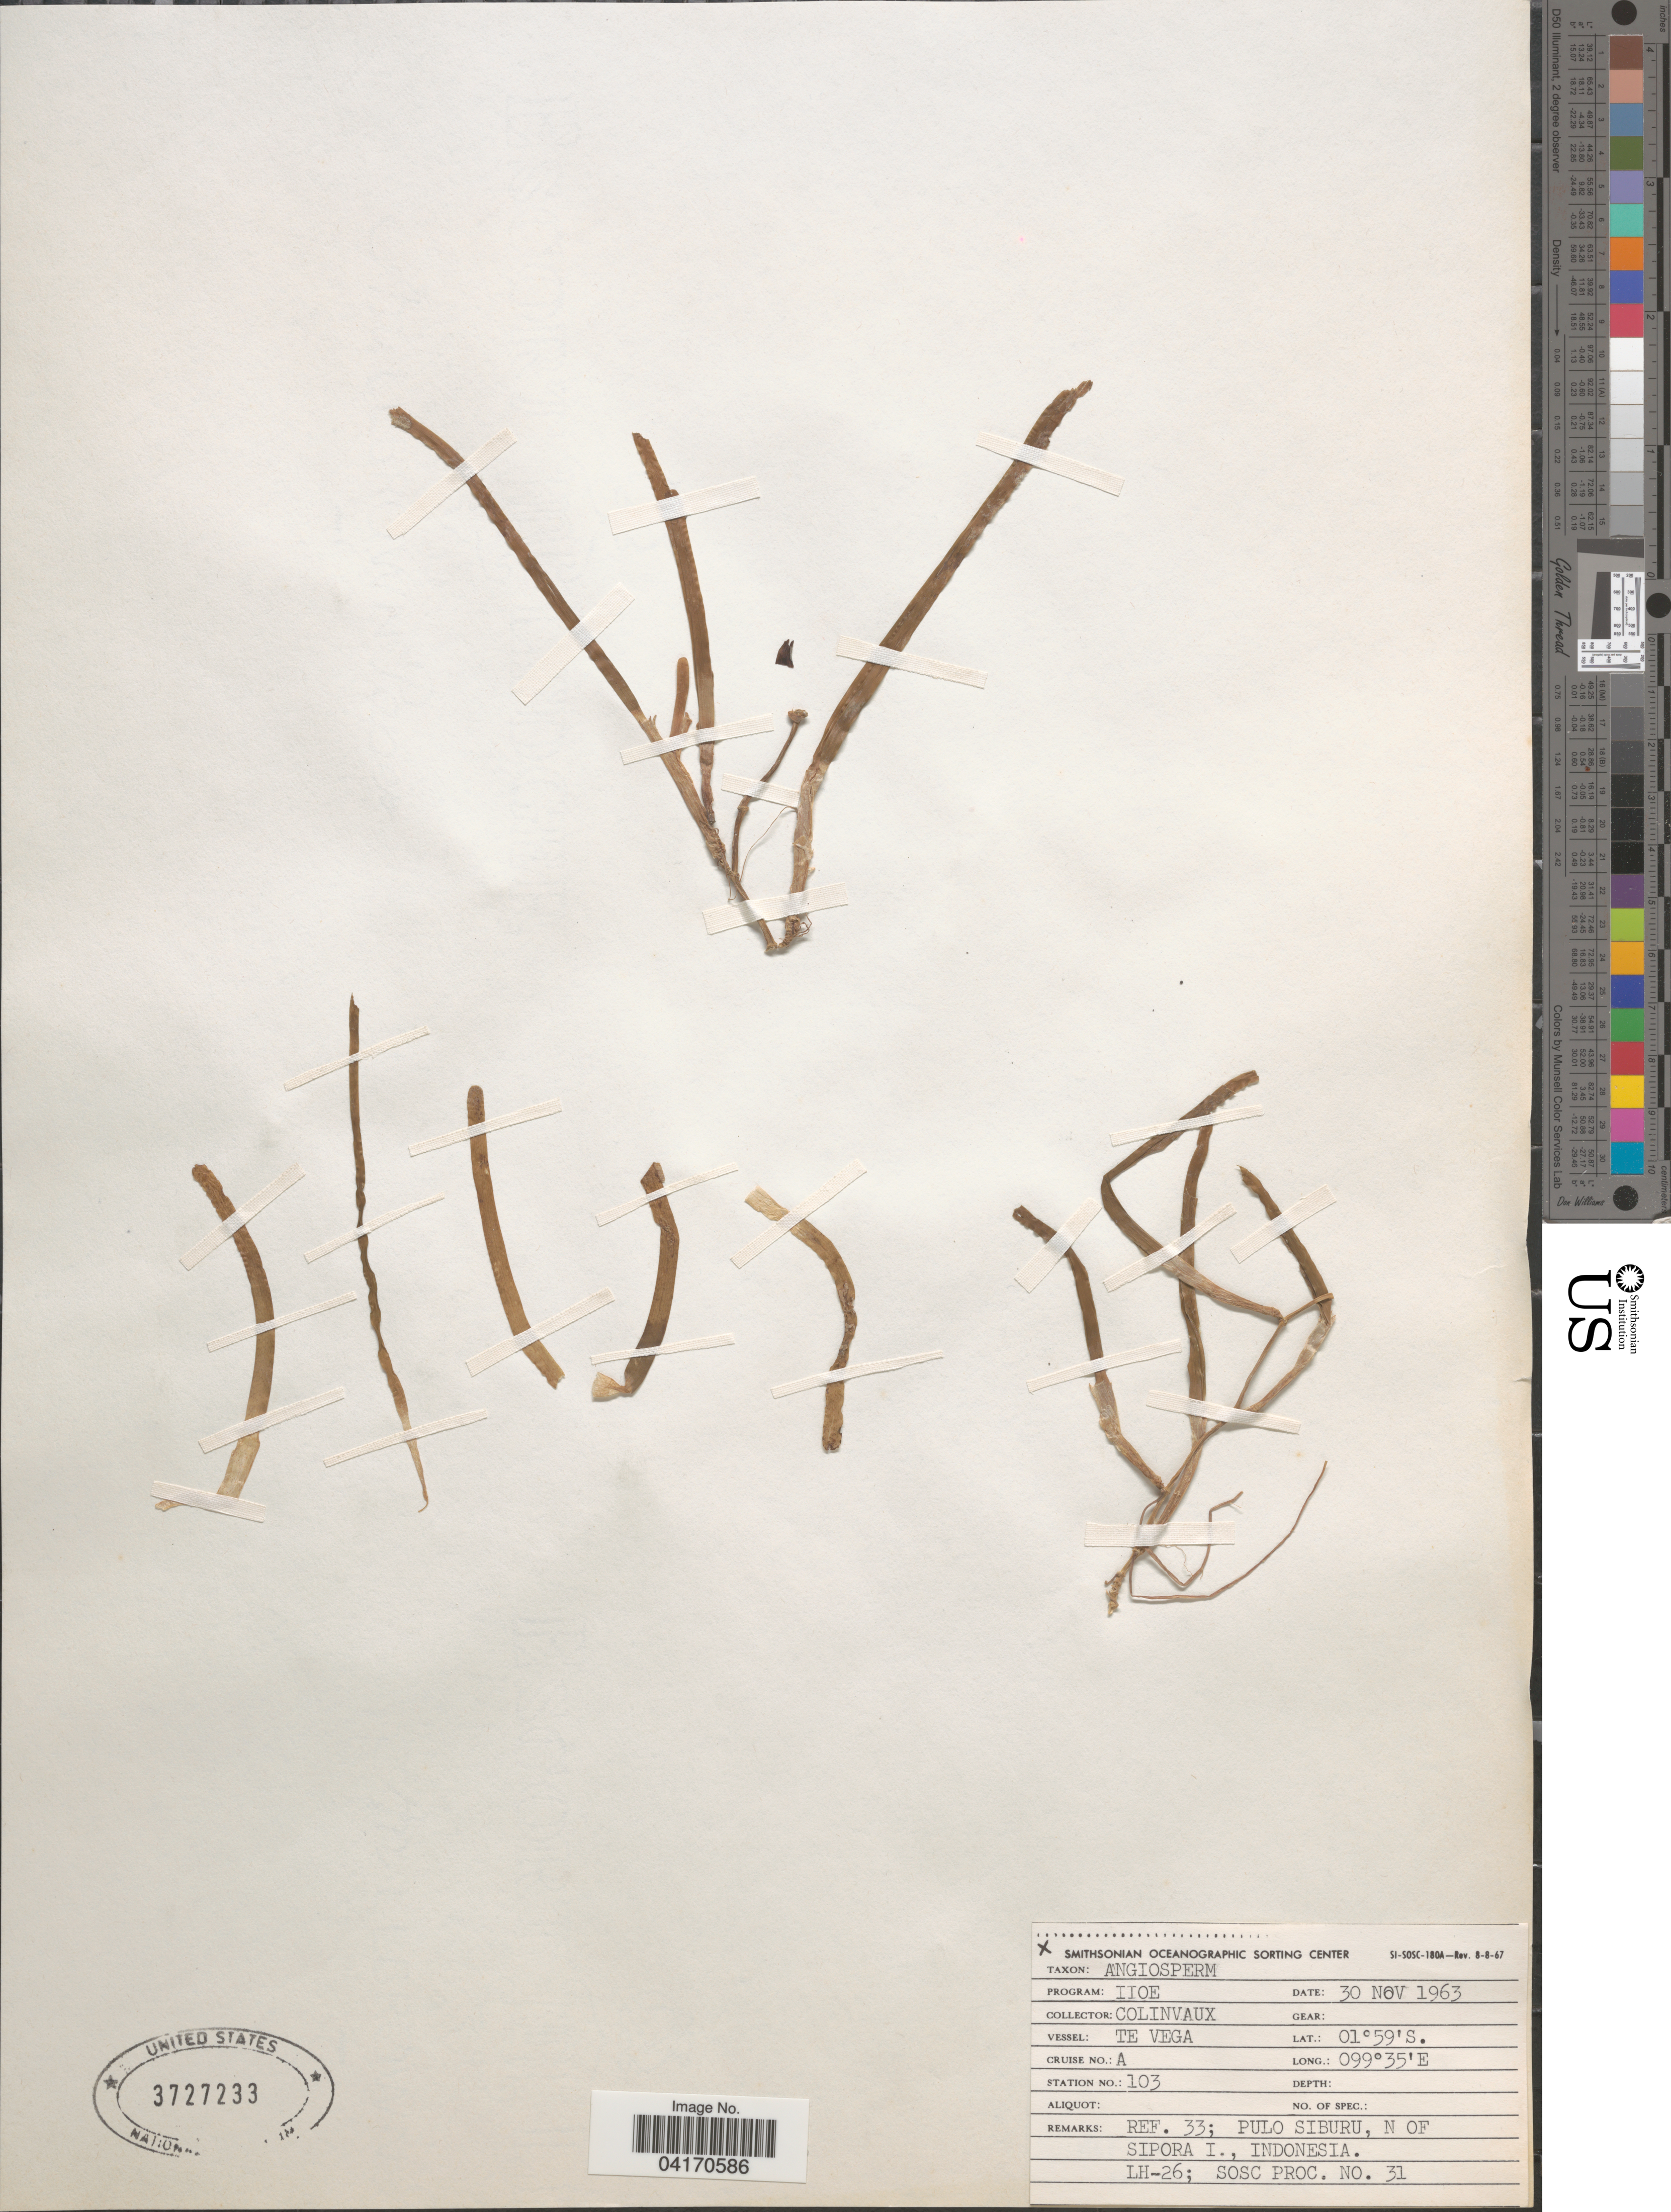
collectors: Colinvaux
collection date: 1963-11-30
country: Indonesia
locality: REF. 33; Pulo Siburu, N of Sipora I.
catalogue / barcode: US 3727233